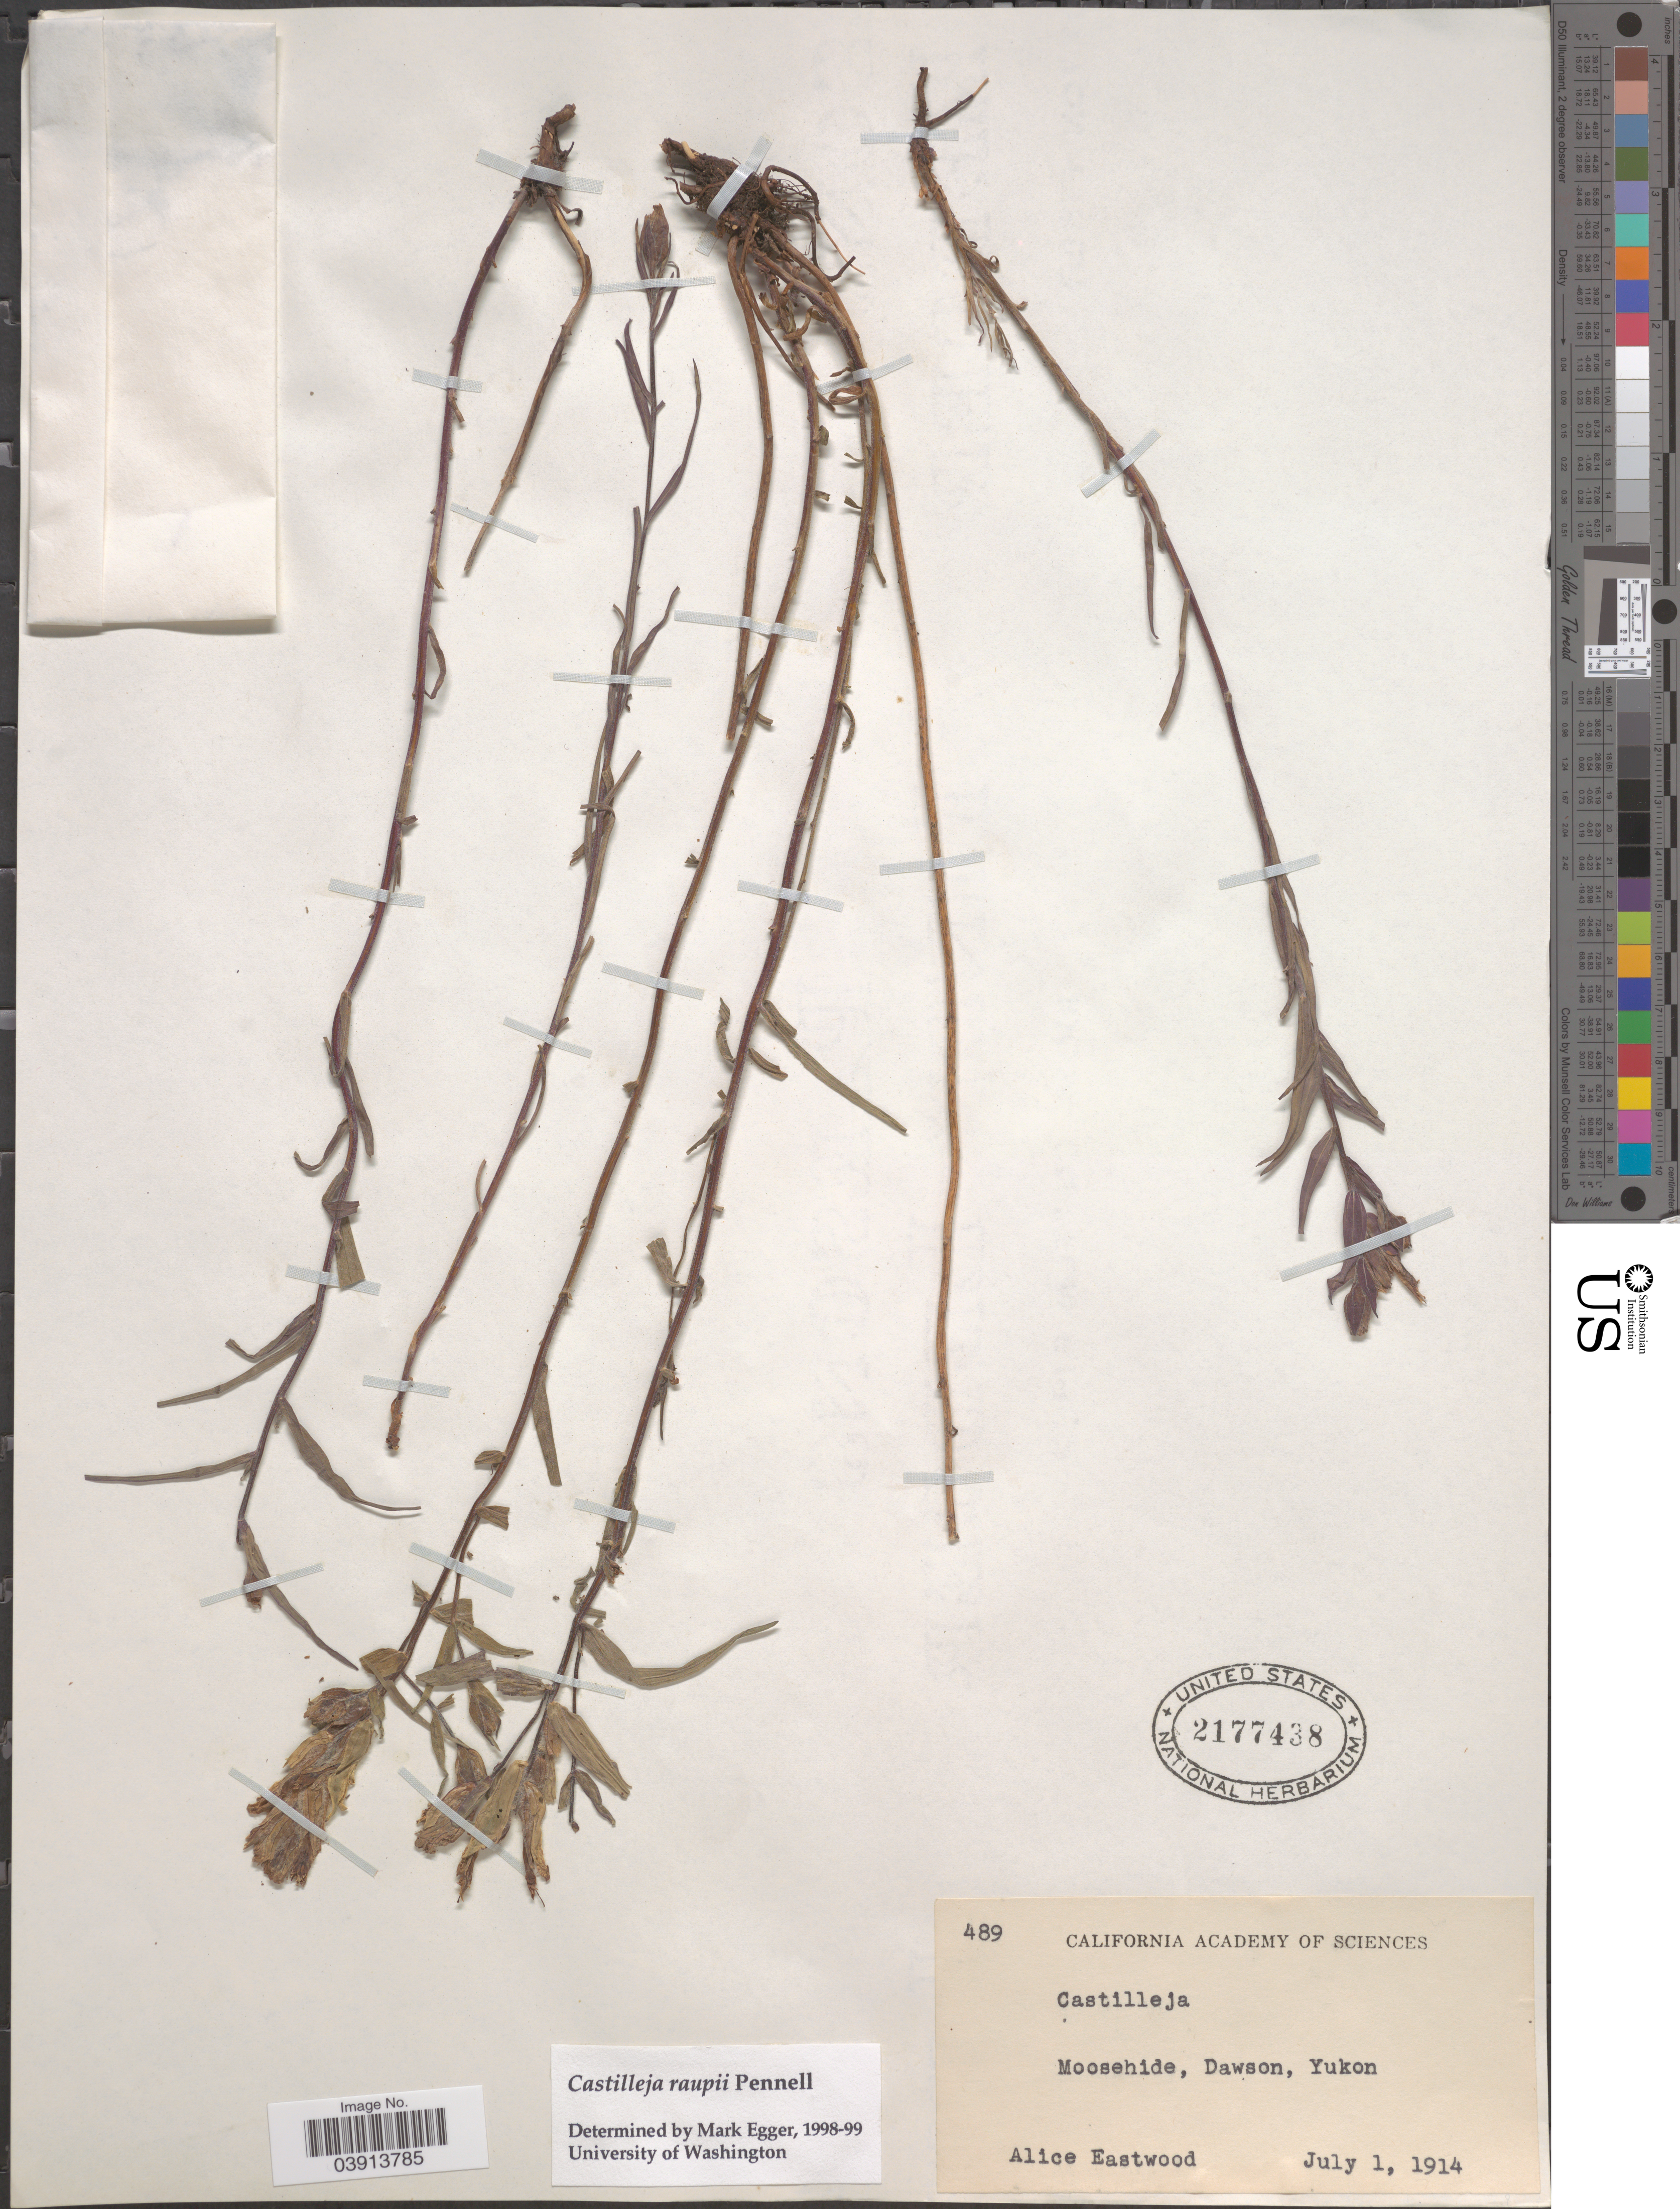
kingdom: Plantae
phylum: Tracheophyta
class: Magnoliopsida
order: Lamiales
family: Orobanchaceae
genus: Castilleja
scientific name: Castilleja raupii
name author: Pennell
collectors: A. Eastwood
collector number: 489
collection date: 1914-07-01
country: Canada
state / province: Yukon Territory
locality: Moosehide, Dawson, Yukon.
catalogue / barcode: US 2177438